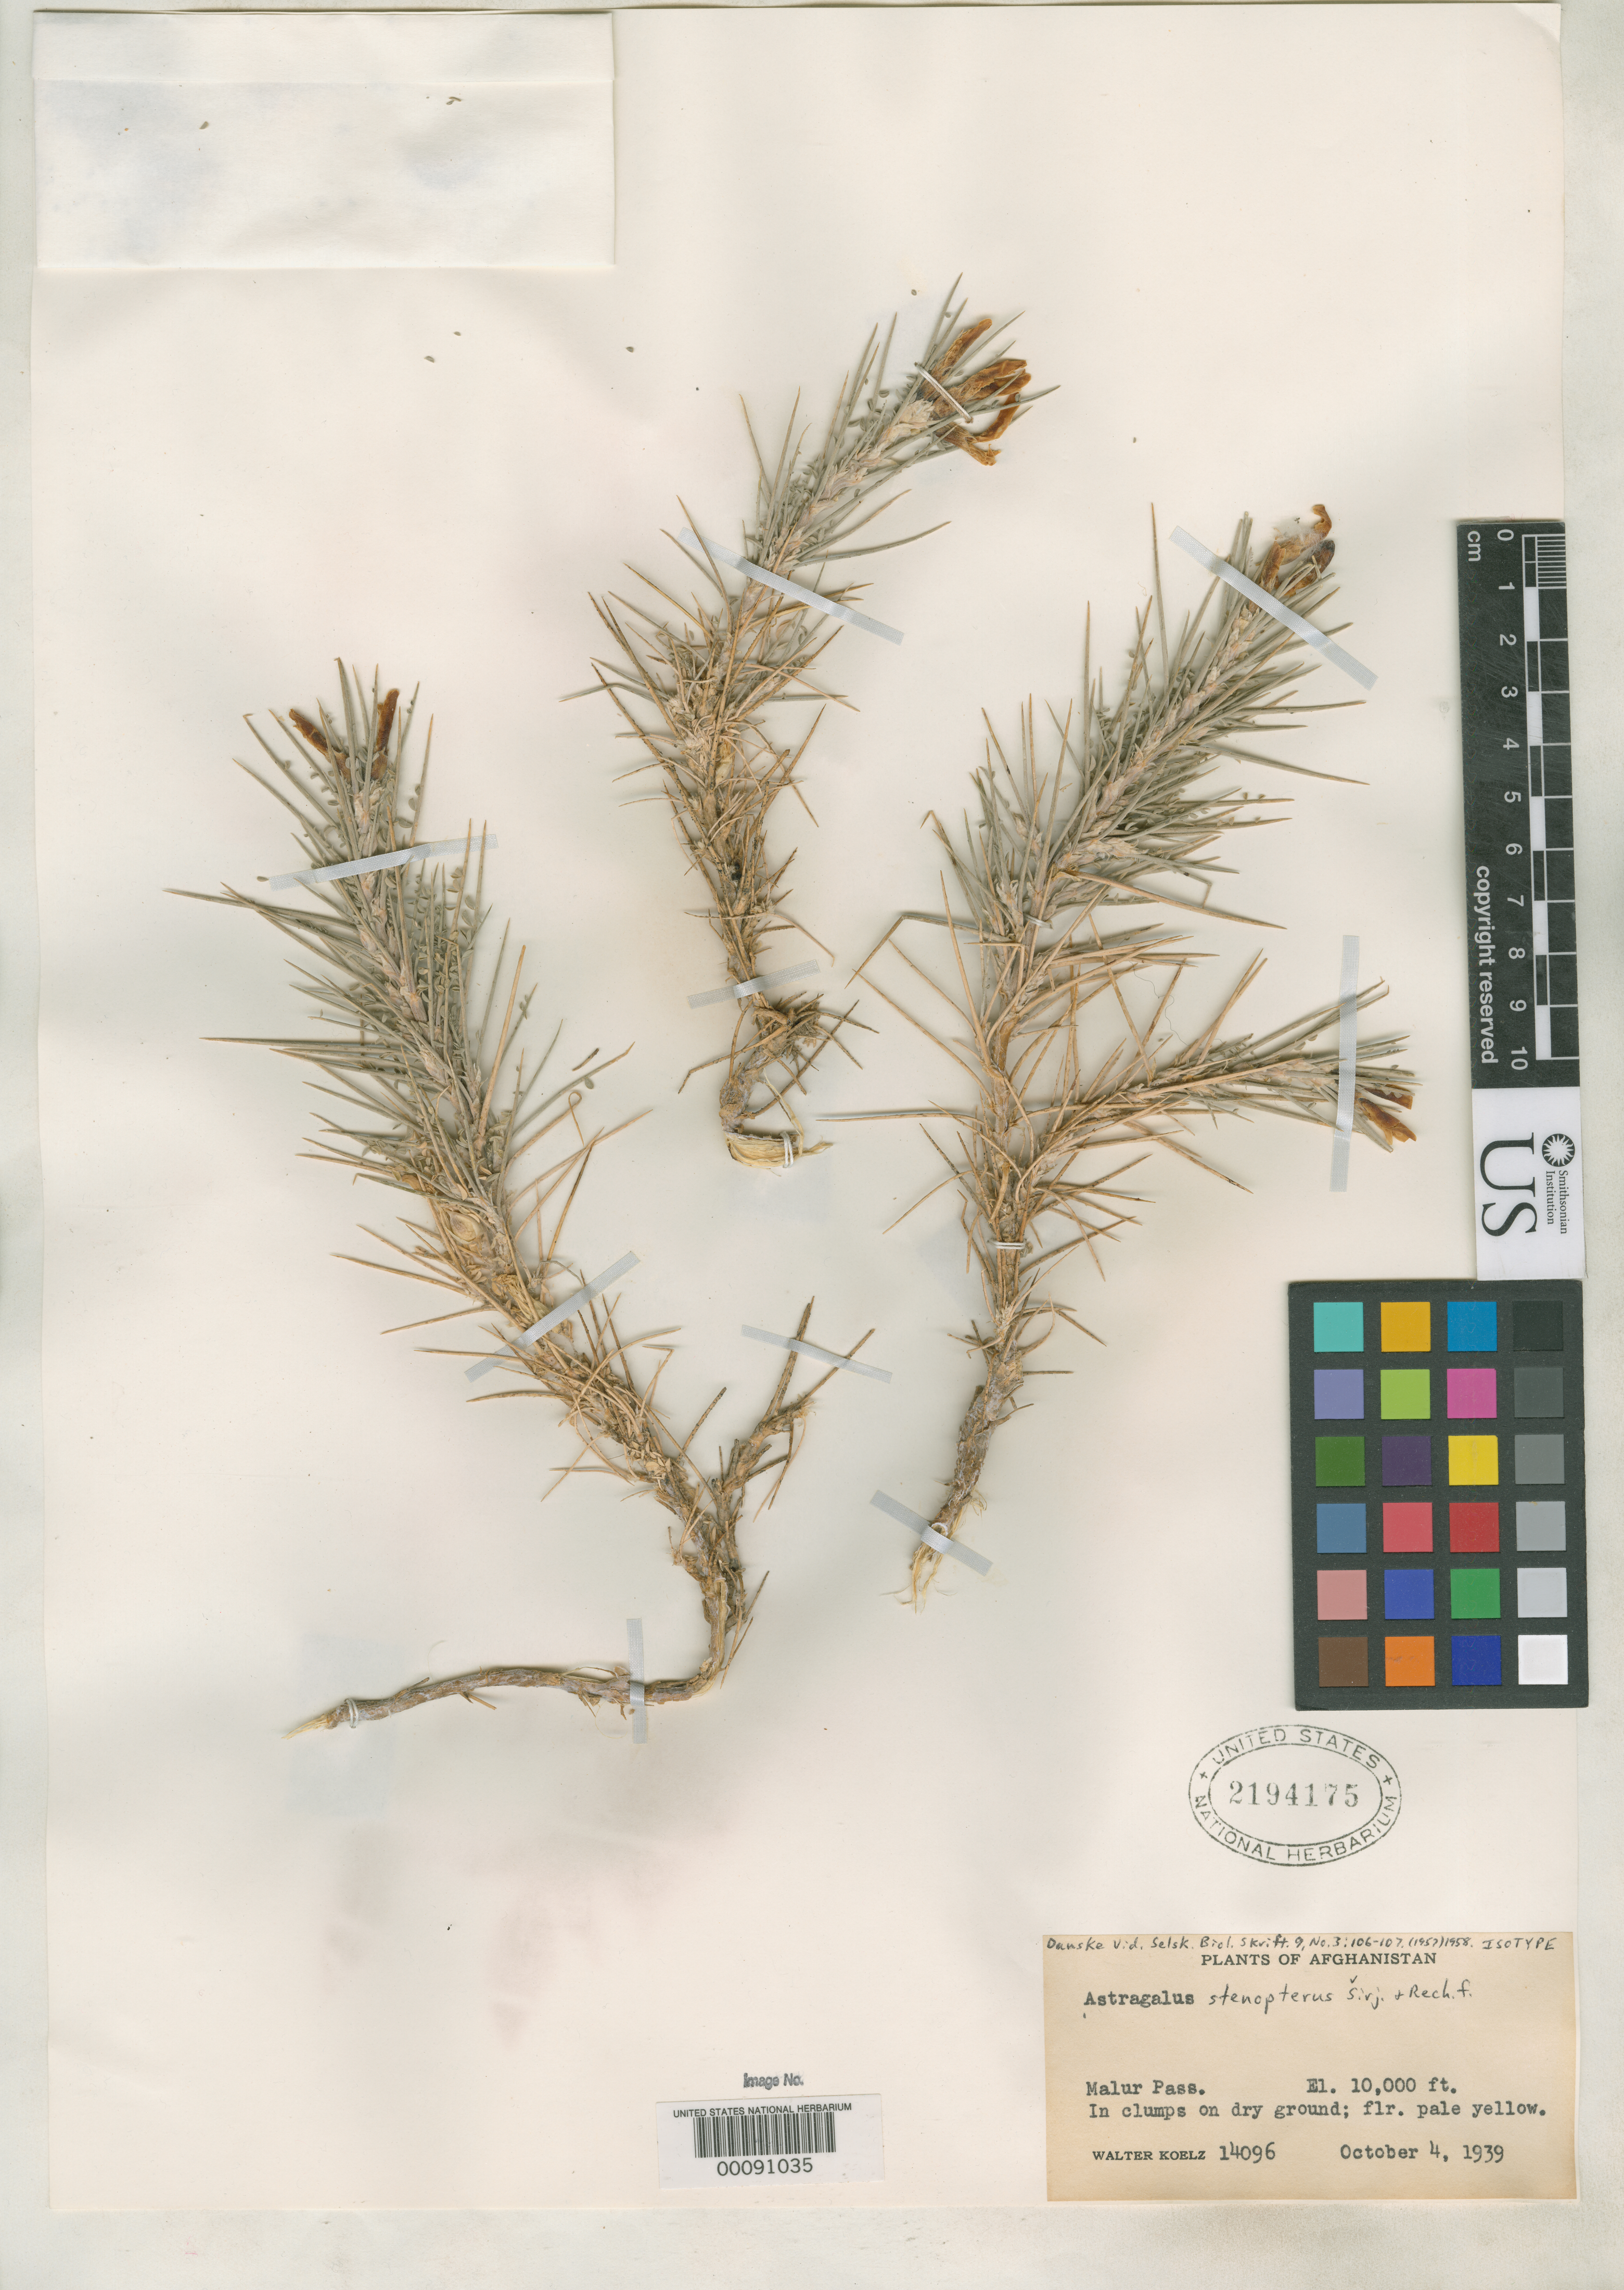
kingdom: Plantae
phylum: Tracheophyta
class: Magnoliopsida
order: Fabales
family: Fabaceae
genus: Astragalus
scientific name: Astragalus stenopterus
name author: Širj. & Rech. f.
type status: Isotype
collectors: W. N. Koelz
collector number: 14096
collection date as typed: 04 Oct 1939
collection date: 1939-10-04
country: Afghanistan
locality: Malur Pass.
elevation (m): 3048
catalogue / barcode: US 2194175